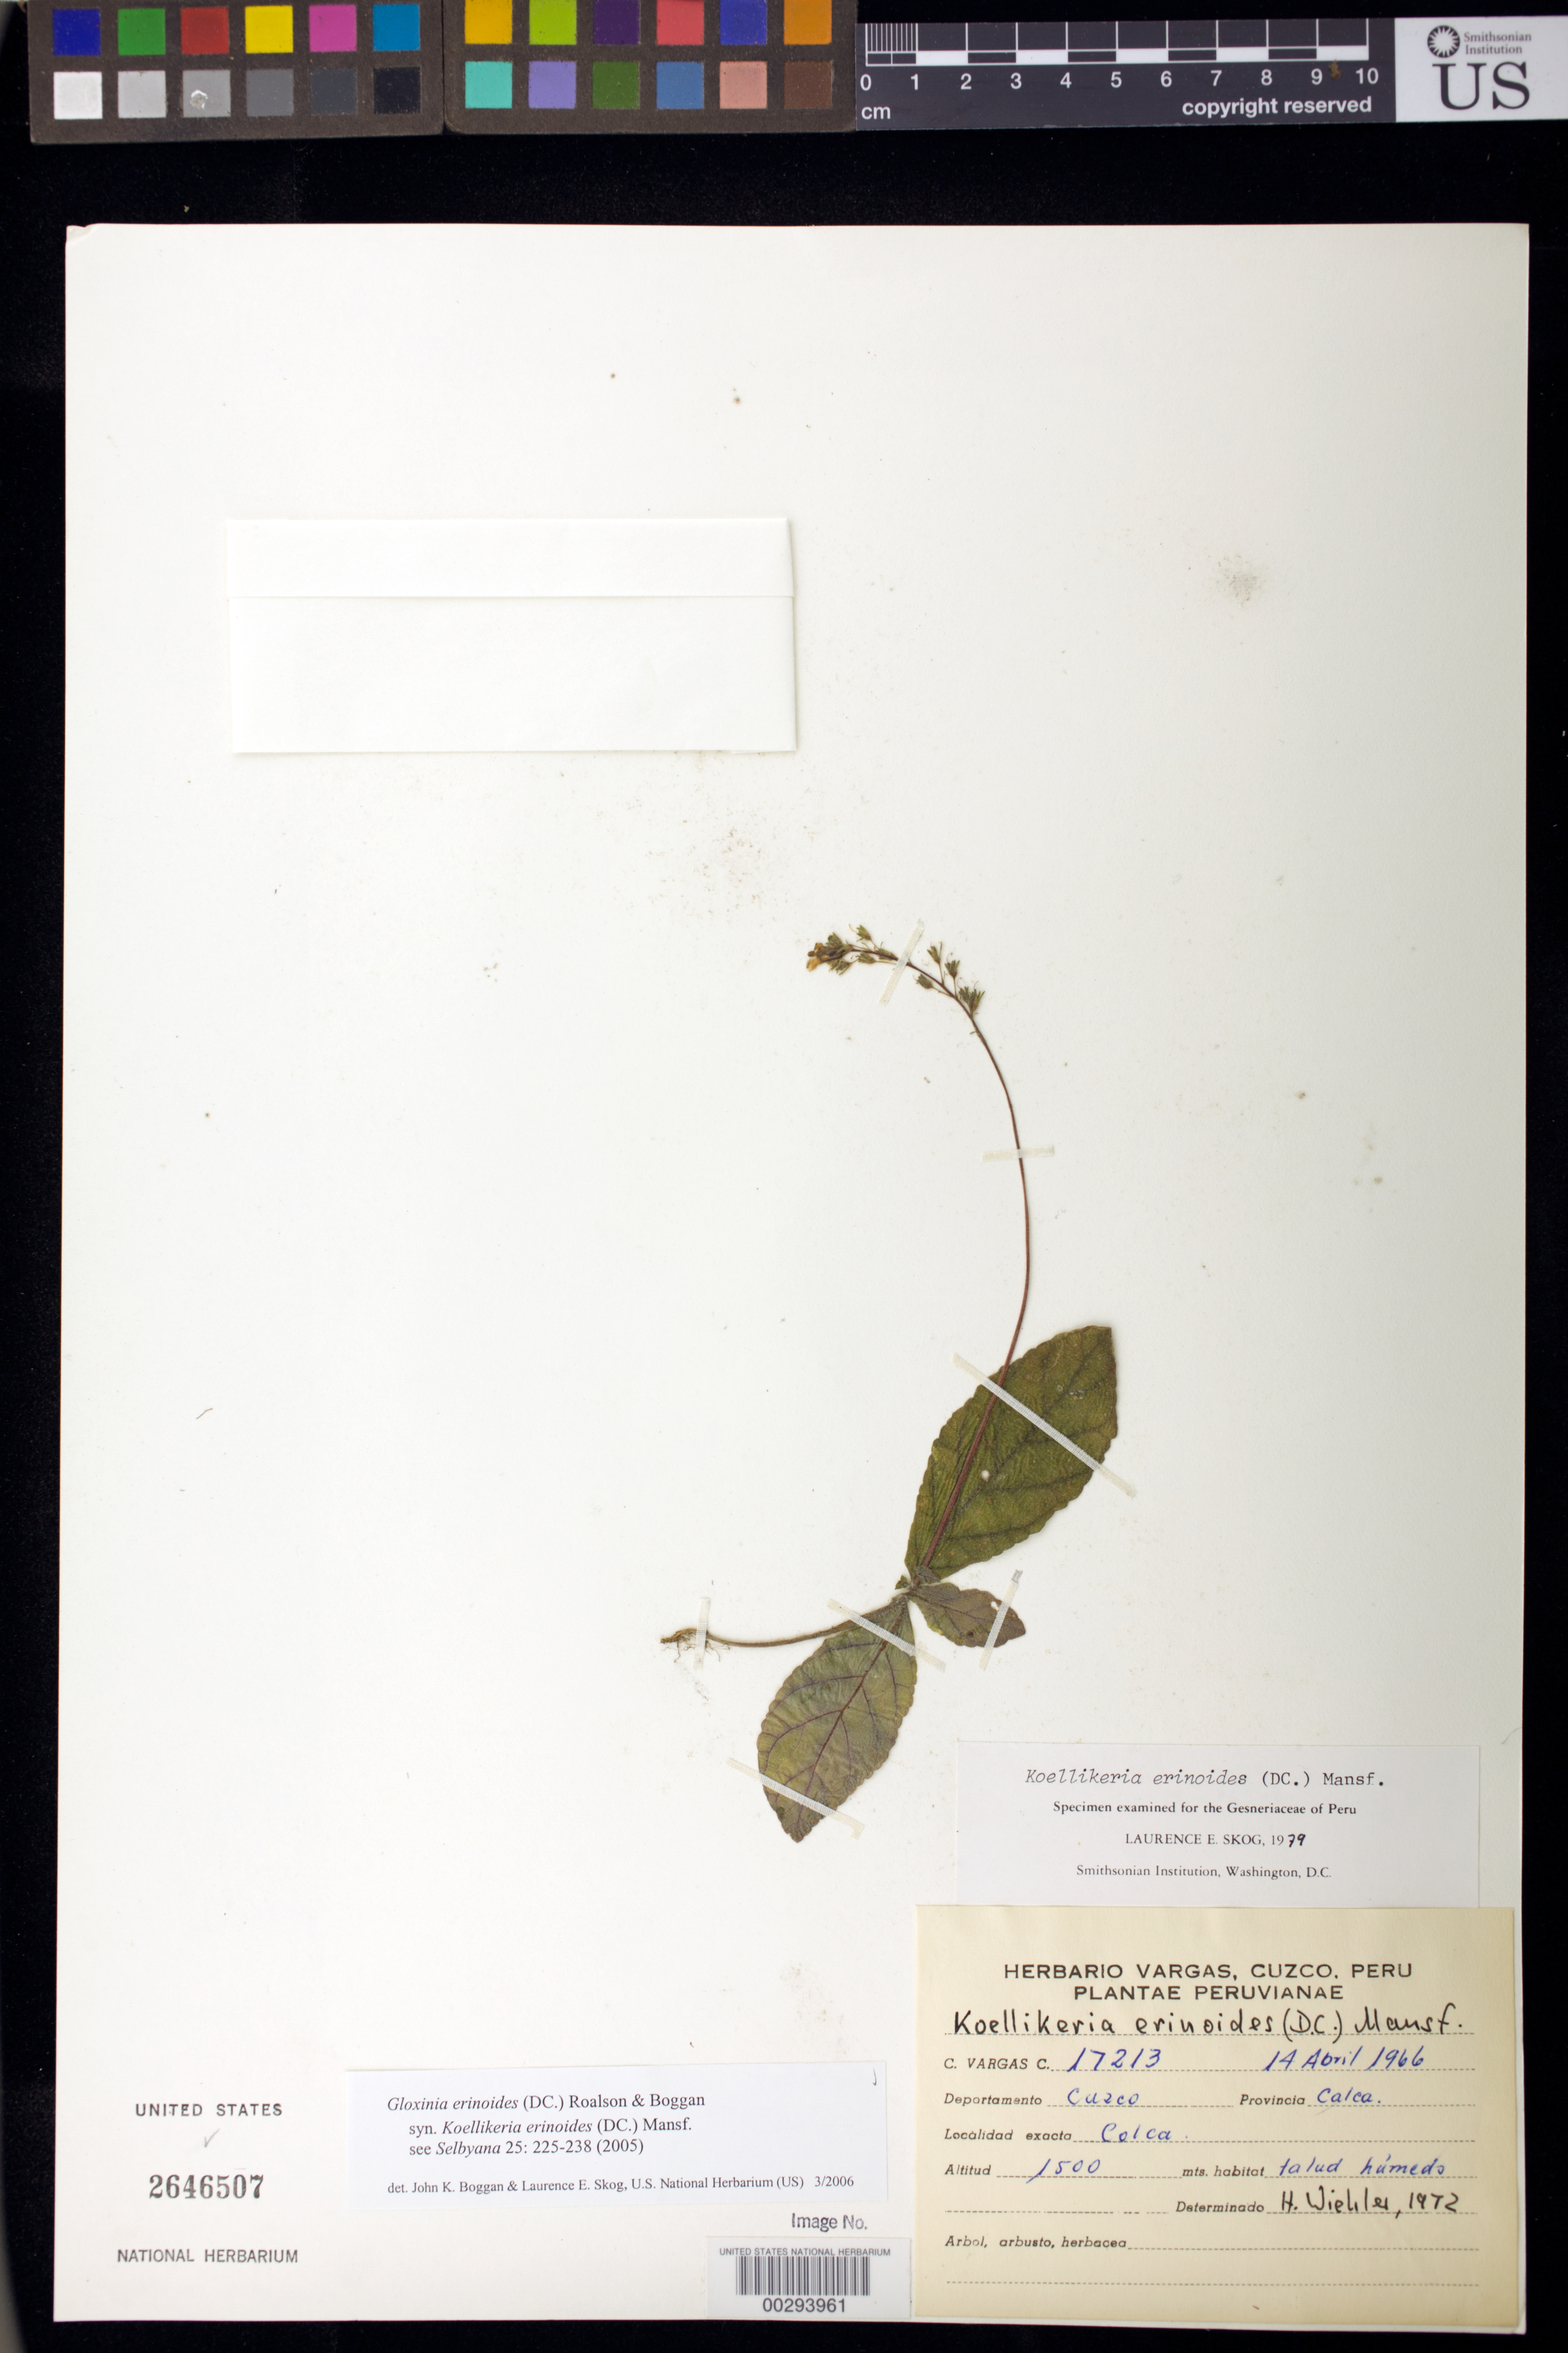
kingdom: Plantae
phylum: Tracheophyta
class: Magnoliopsida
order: Lamiales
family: Gesneriaceae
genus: Gloxinia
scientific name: Gloxinia erinoides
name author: (DC.) Roalson & Boggan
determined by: Boggan, J. K.; Skog, L. E.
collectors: C. Vargas C.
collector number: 17213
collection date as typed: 14 Apr 1966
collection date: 1966-04-14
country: Peru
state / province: Cusco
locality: Calca, Calca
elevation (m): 1500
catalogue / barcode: US 2646507